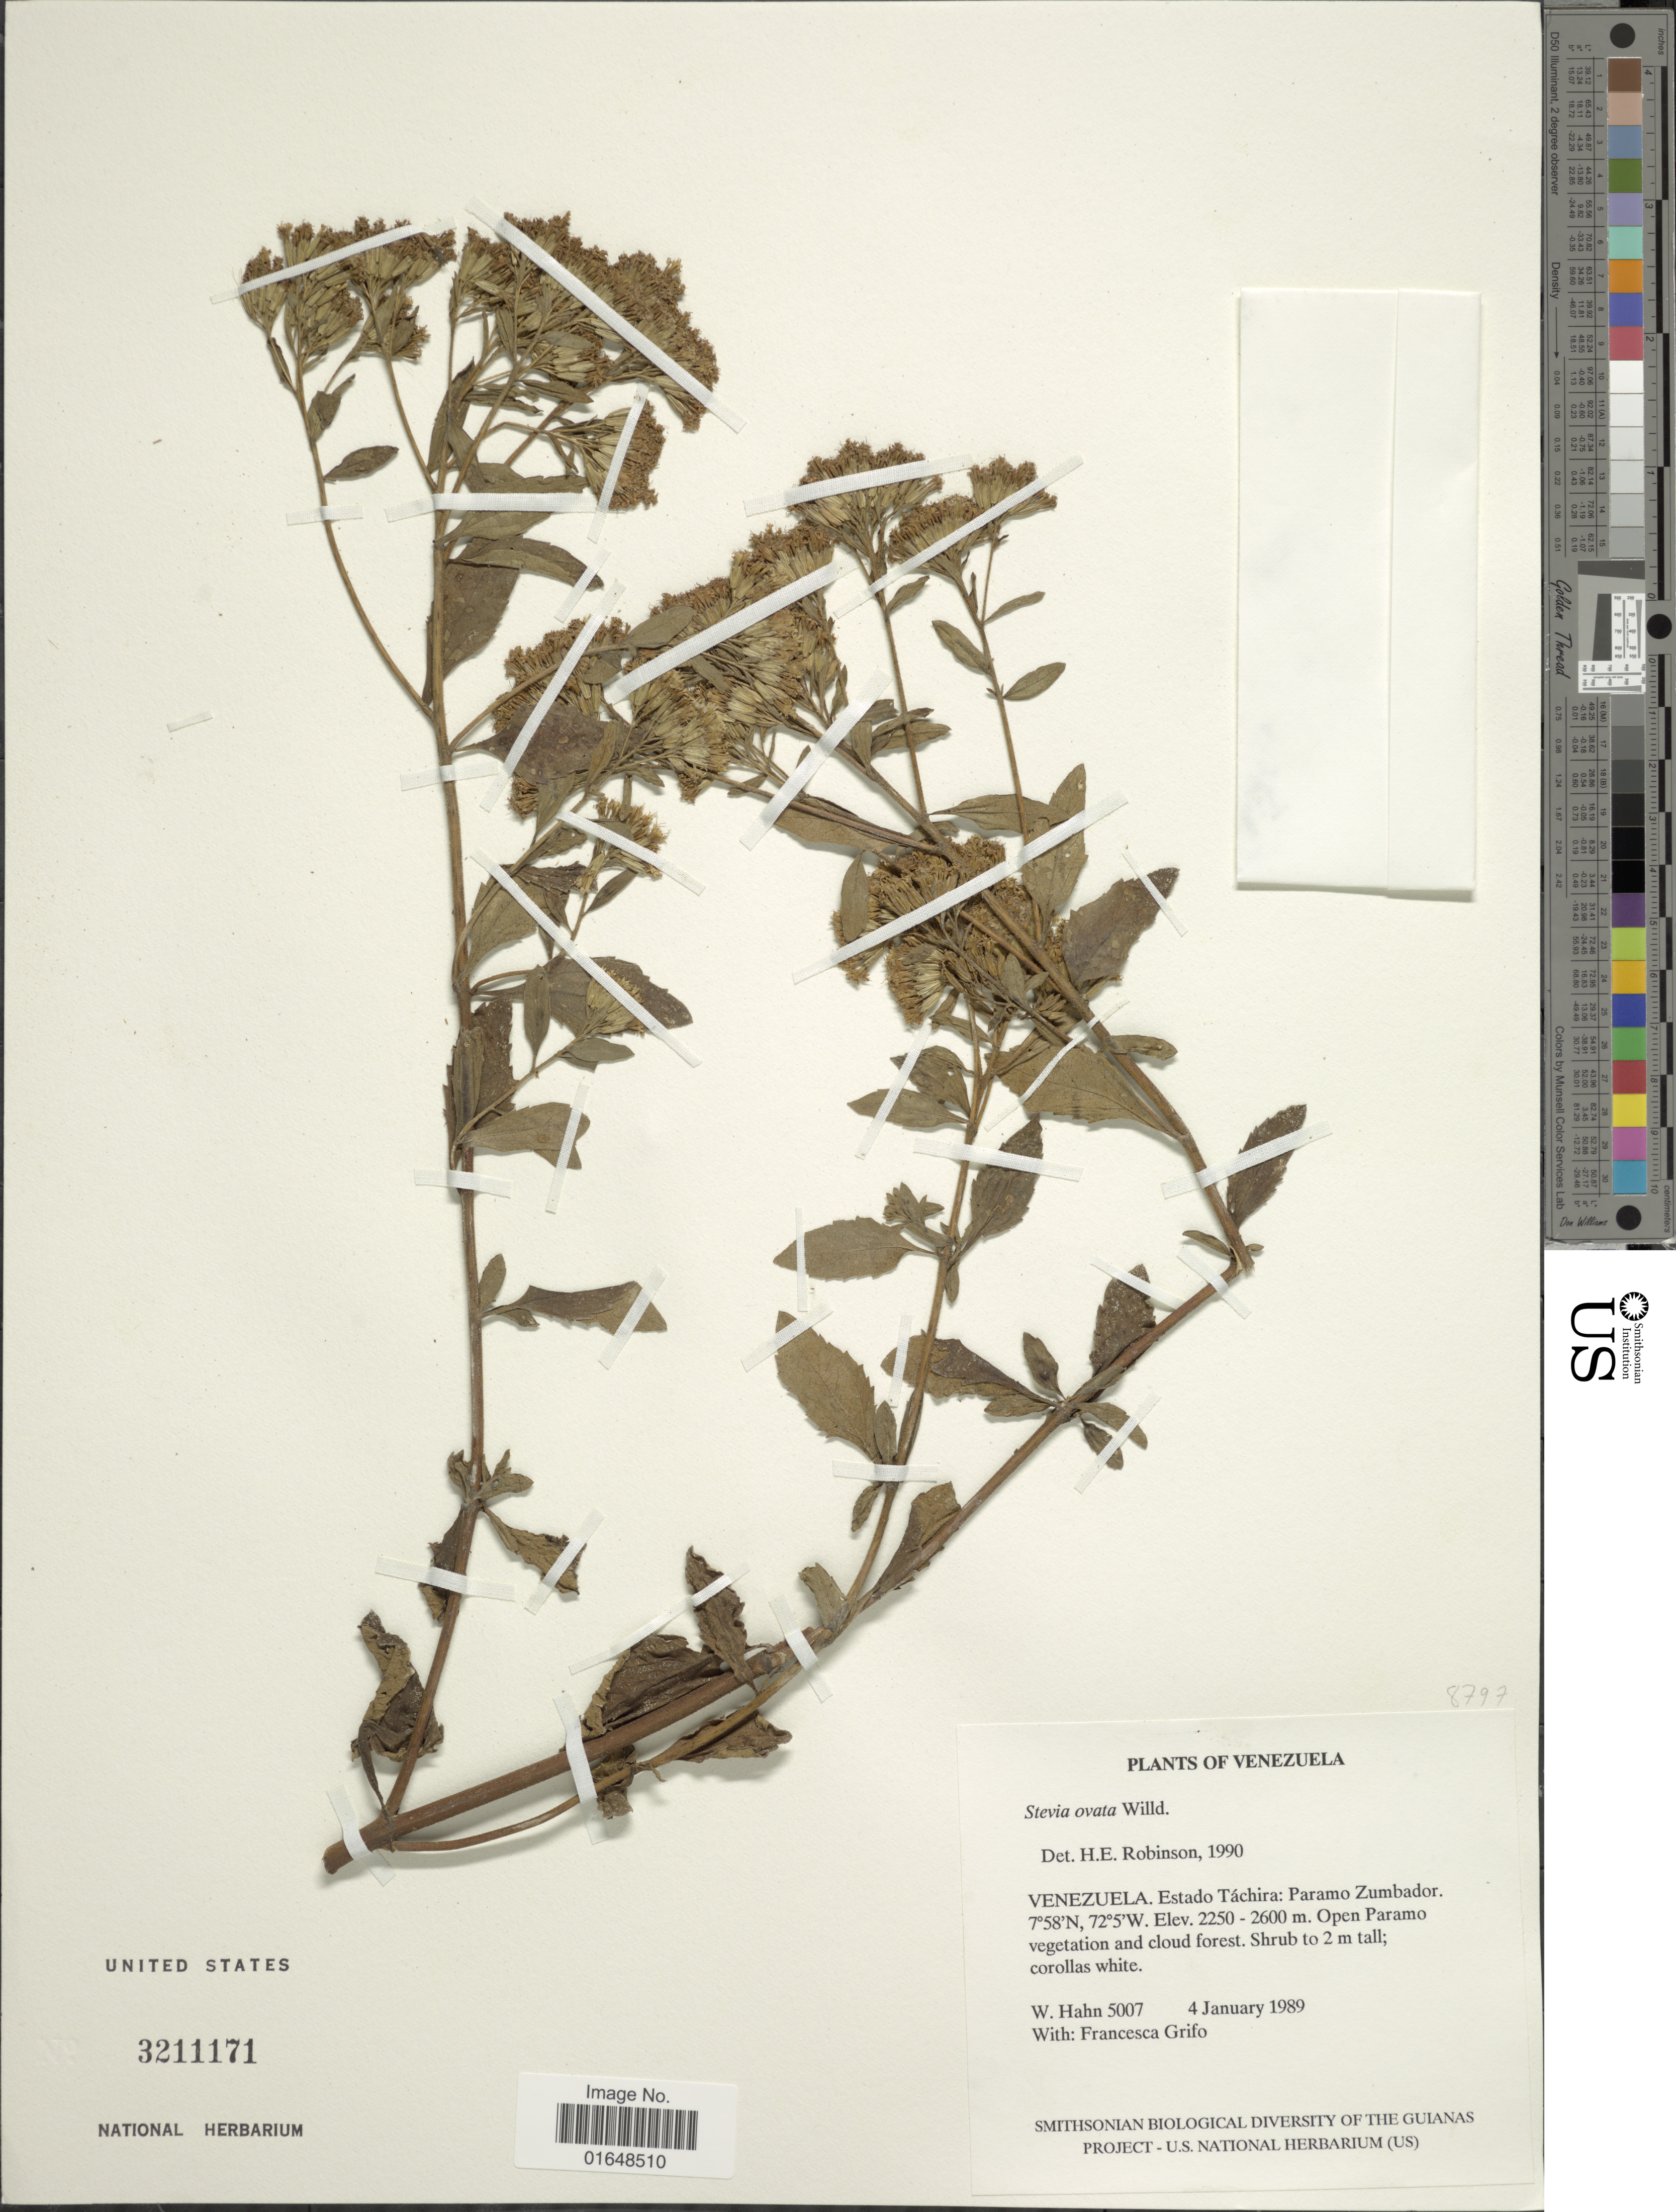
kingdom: Plantae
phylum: Tracheophyta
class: Magnoliopsida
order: Asterales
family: Asteraceae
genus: Stevia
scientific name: Stevia ovata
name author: Willd.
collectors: W. Hahn & F. Grifo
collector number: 5007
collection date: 1989-01-04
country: Venezuela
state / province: Tachira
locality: Venezuela. Estado Táchira: Paramo Zumbador.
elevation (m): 2250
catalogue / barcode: US 3211171